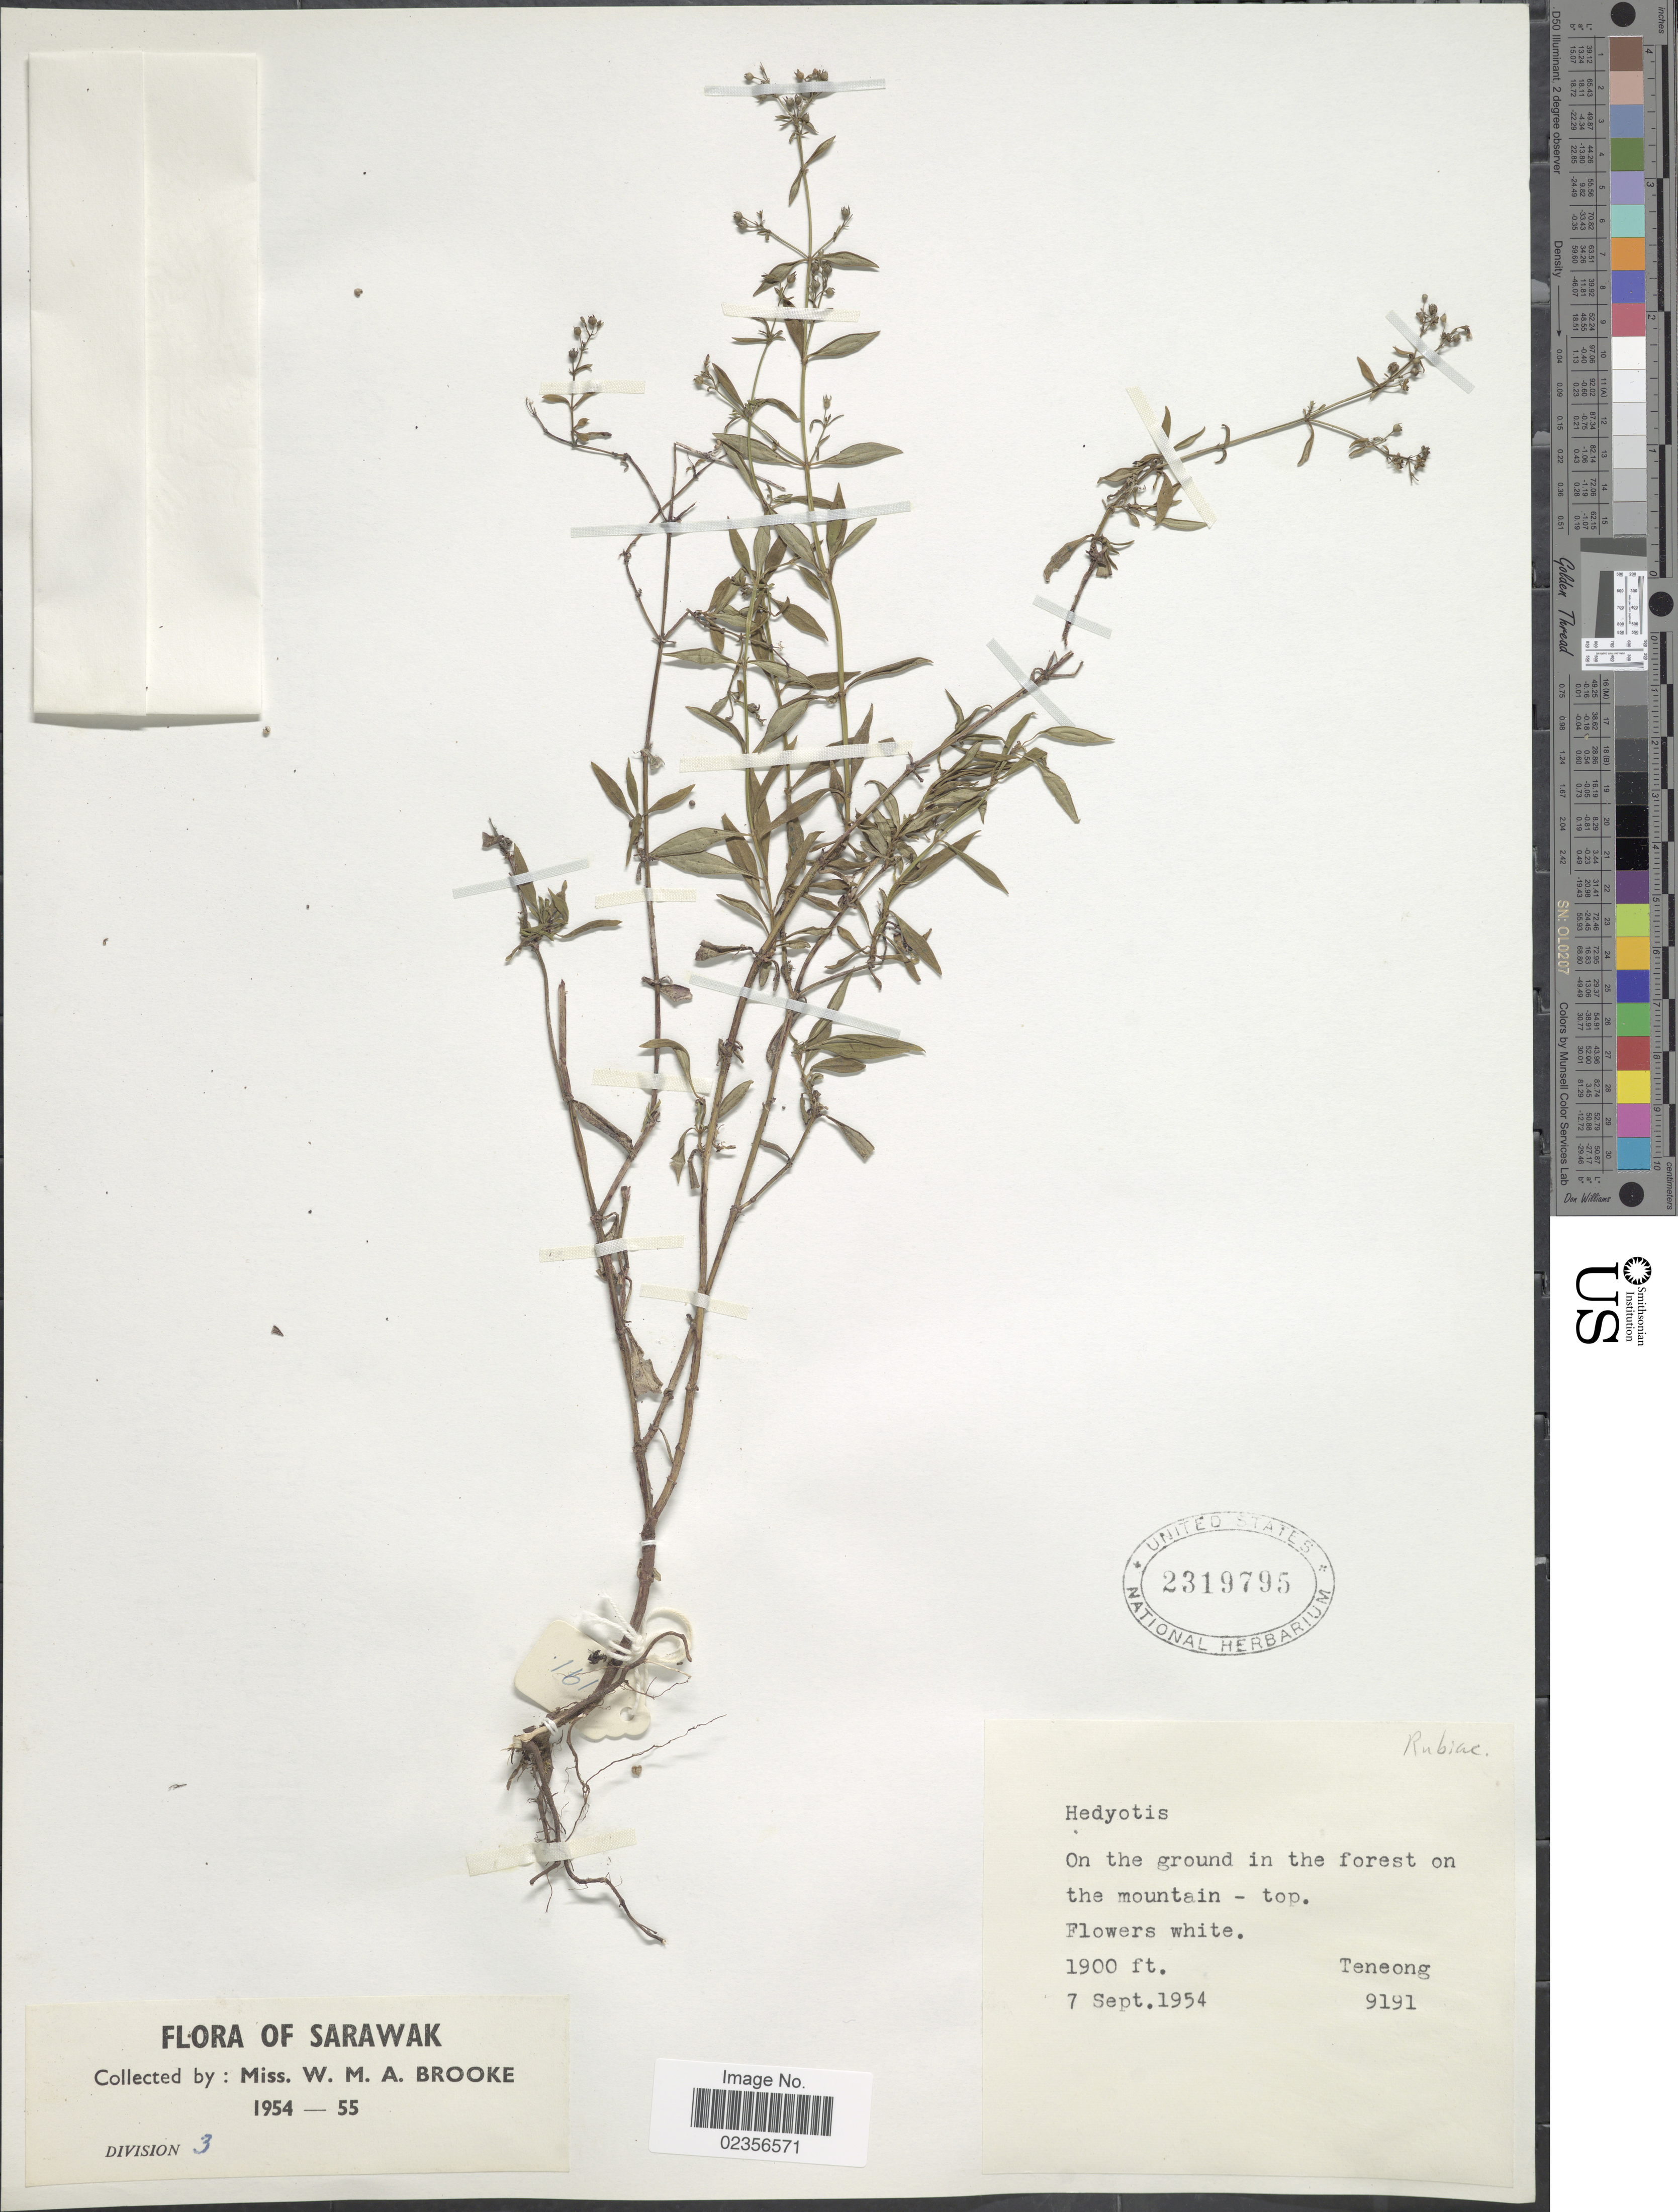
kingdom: Plantae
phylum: Tracheophyta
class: Magnoliopsida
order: Gentianales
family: Rubiaceae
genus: Hedyotis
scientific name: Hedyotis sp.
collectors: W. Brooke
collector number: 9191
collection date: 1954-09-07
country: Malaysia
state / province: Sarawak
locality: Division 3. Teneong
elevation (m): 579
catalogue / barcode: US 2319795